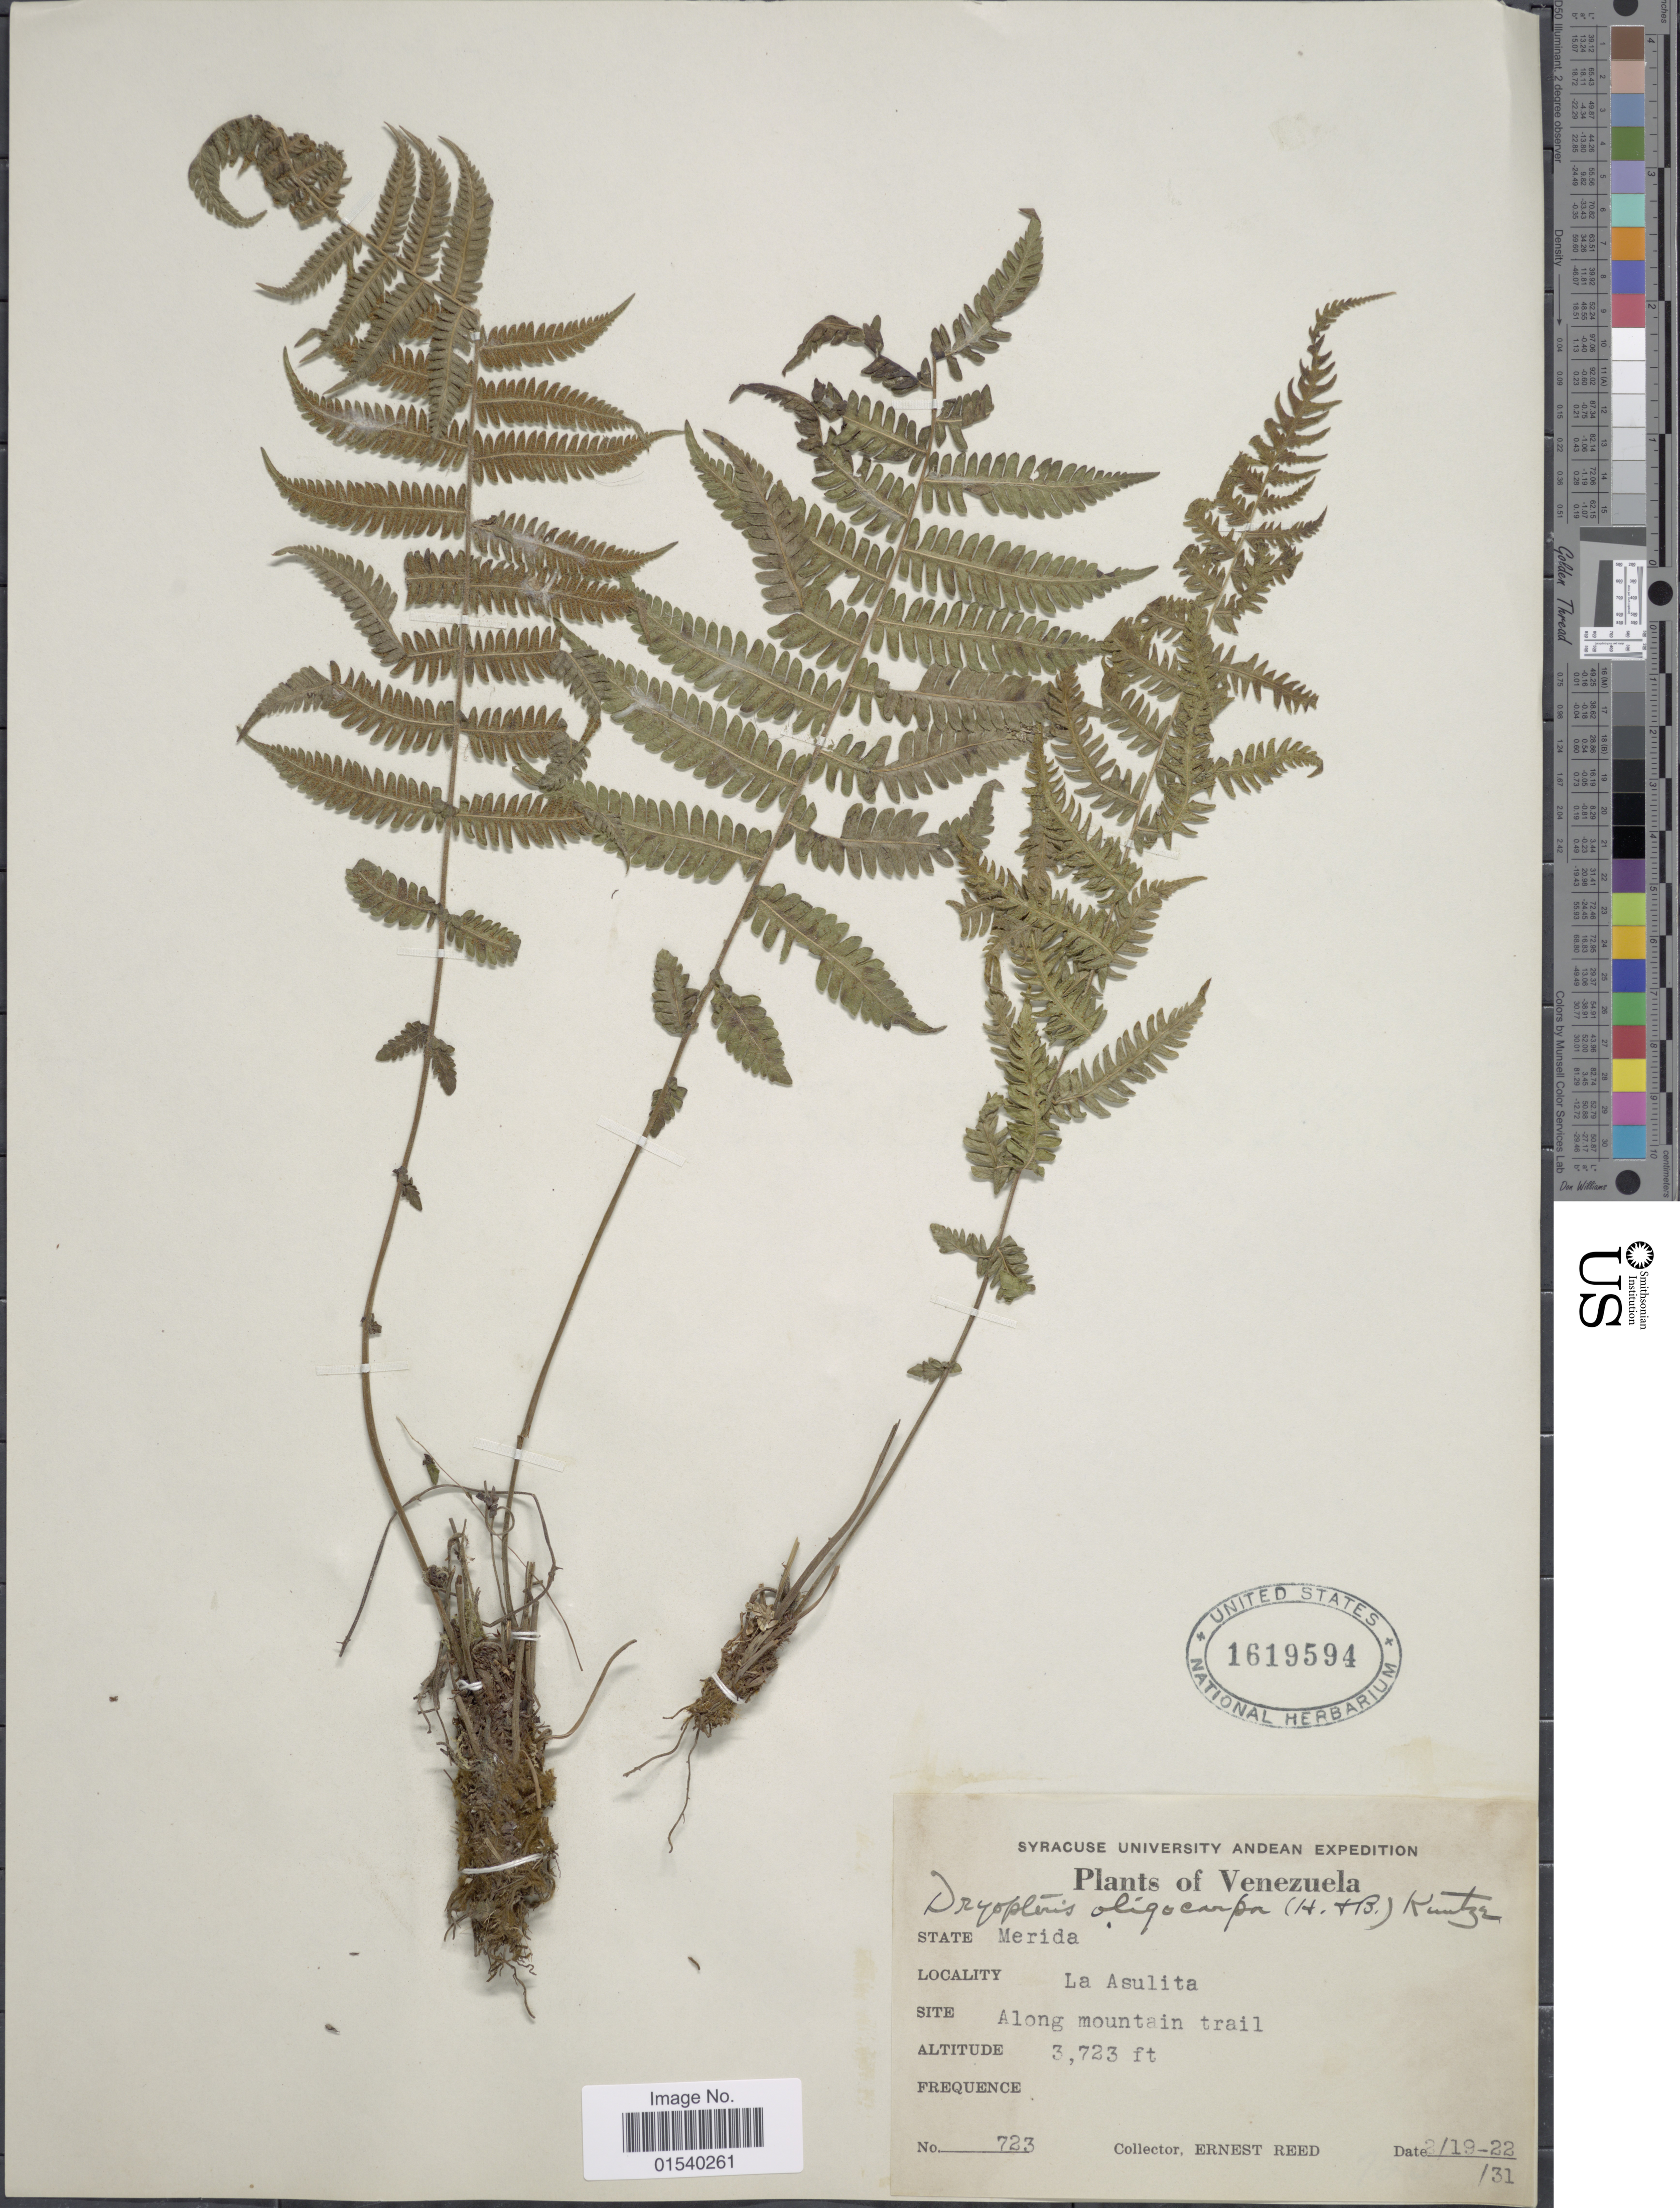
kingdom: Plantae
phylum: Tracheophyta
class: Polypodiopsida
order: Polypodiales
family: Thelypteridaceae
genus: Amauropelta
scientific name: Amauropelta oligocarpa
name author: (Humb. & Bonpl. ex Willd.) Pic. Serm.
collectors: E. Reed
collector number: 723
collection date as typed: Transcribed d/m/y: 19/2/31 to 22/2/31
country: Venezuela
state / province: Mérida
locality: La Asulita, Along mountain trail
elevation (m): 1135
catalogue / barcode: US 1619594